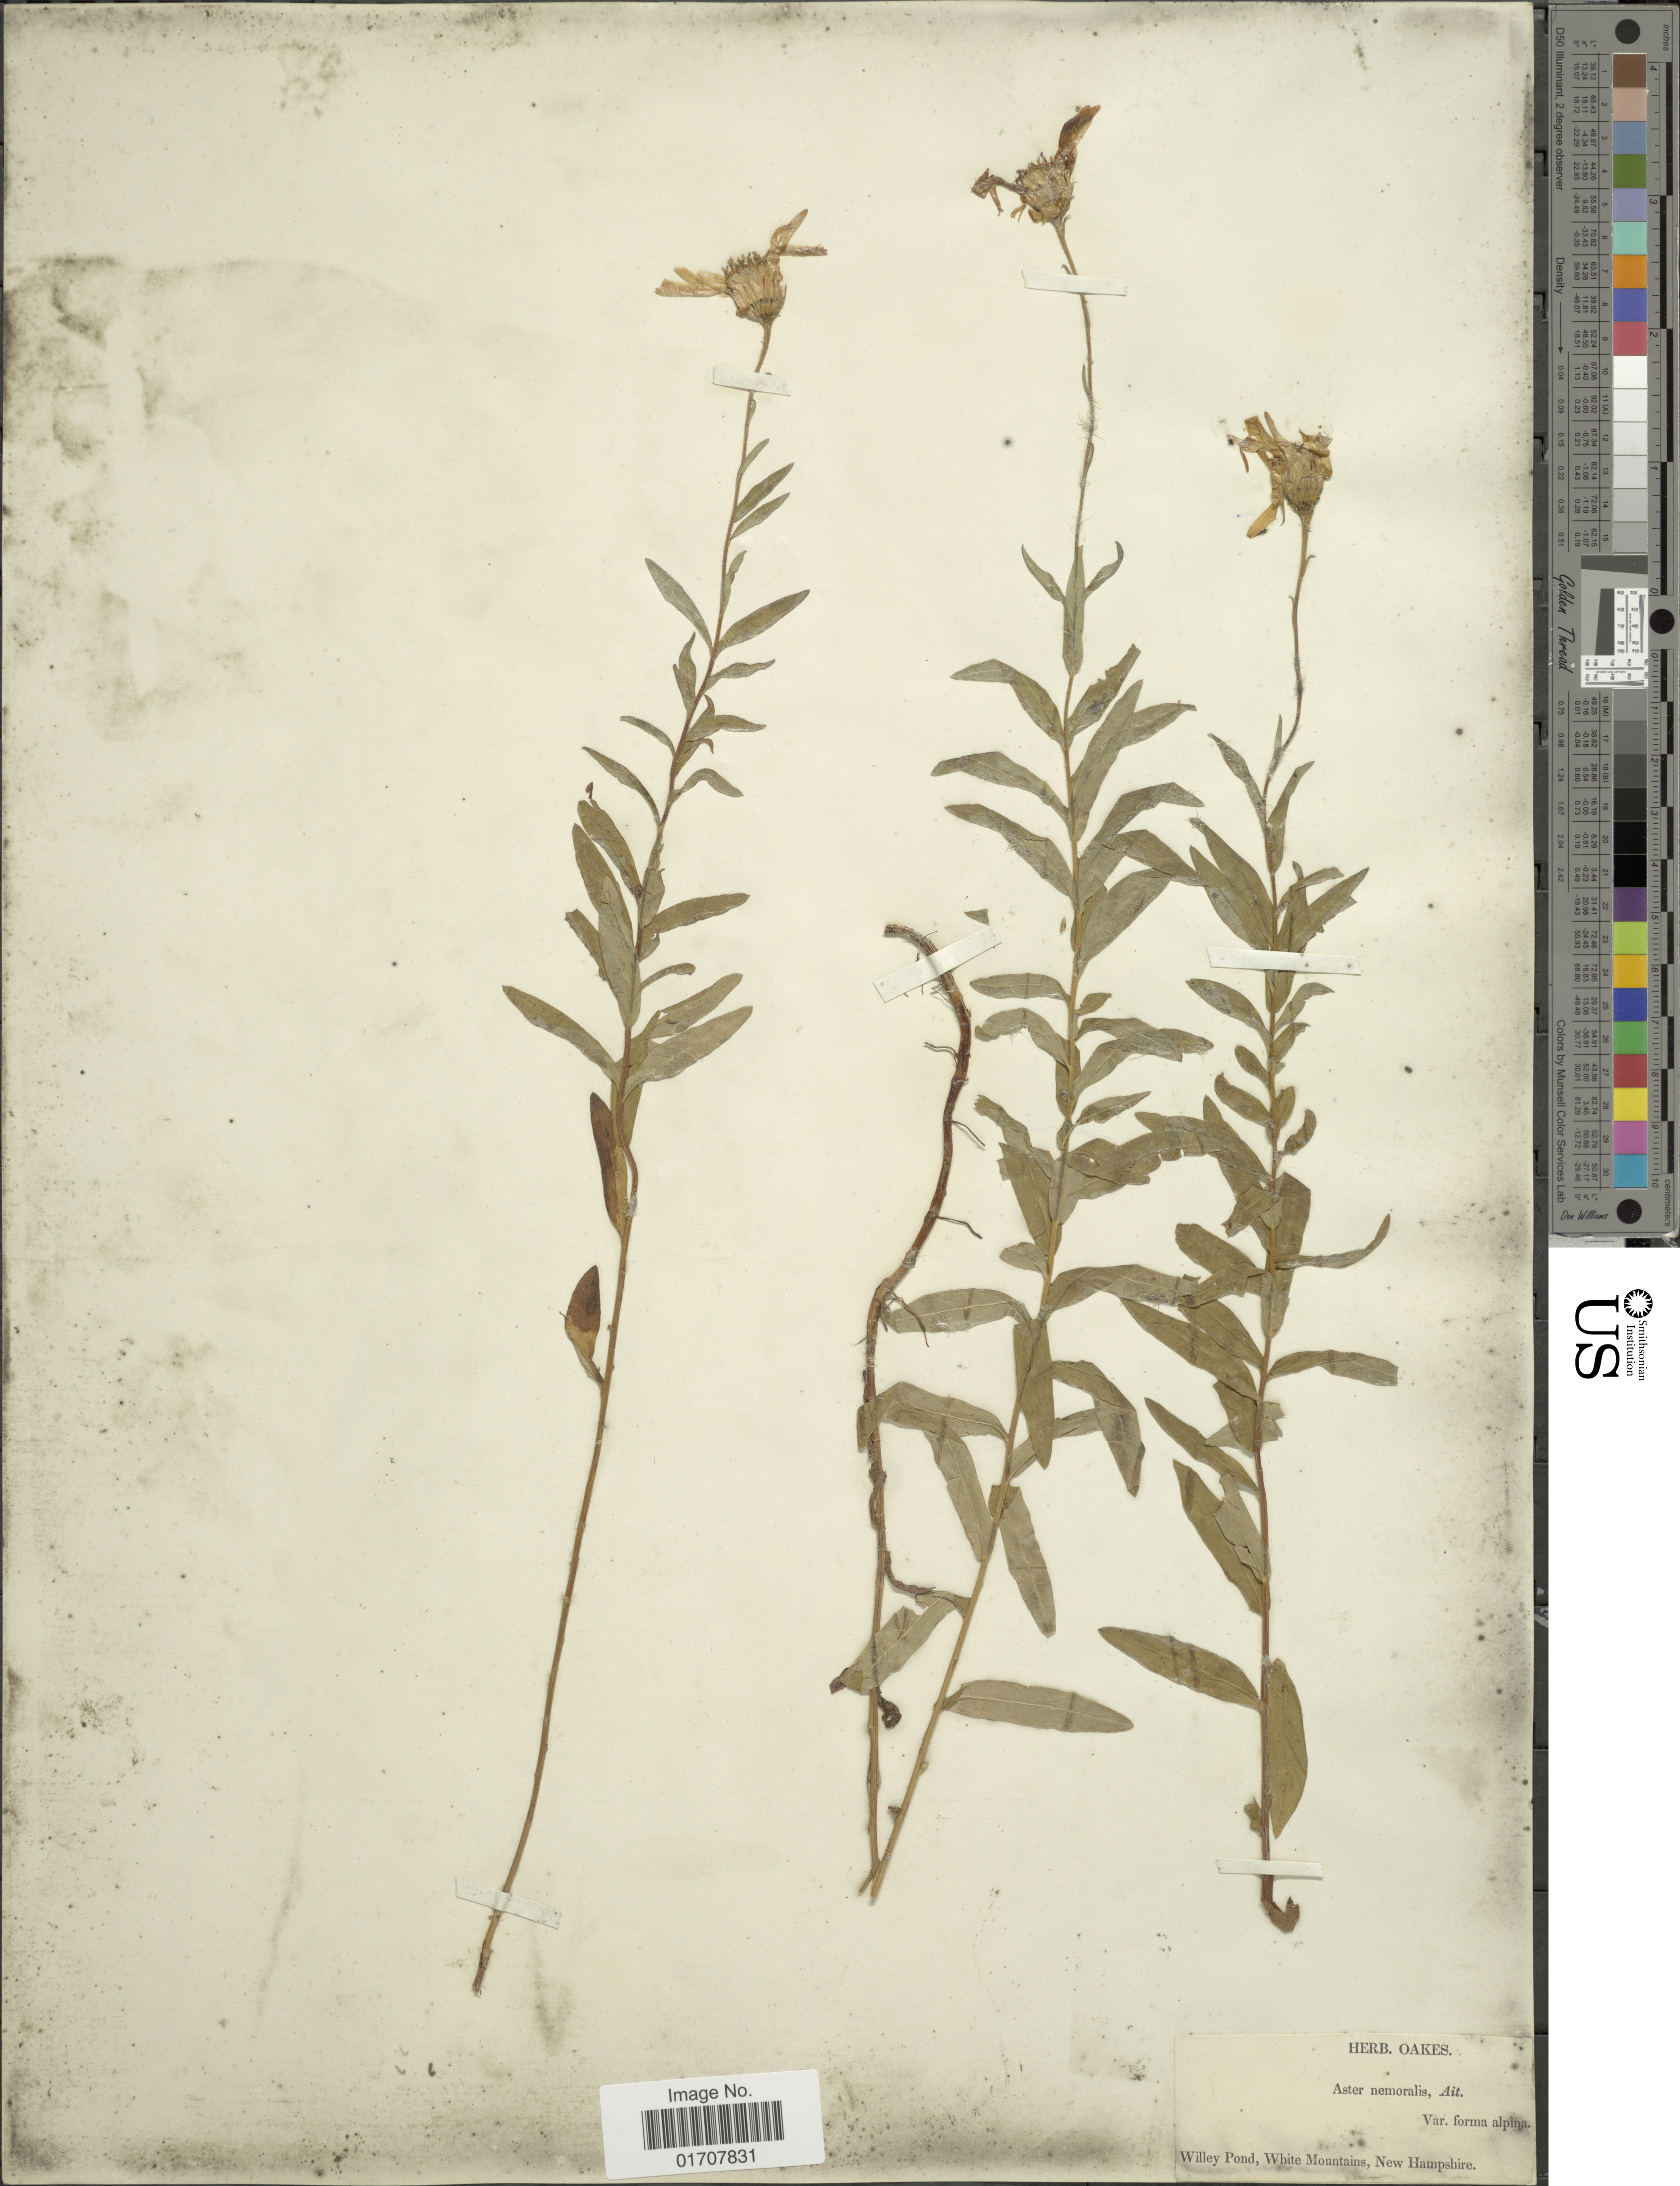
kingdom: Plantae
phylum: Tracheophyta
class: Magnoliopsida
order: Asterales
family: Asteraceae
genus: Oclemena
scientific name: Oclemena nemoralis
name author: (Aiton) Greene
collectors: ex herb. Oakes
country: United States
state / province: New Hampshire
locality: Willey Pond, White Mountains